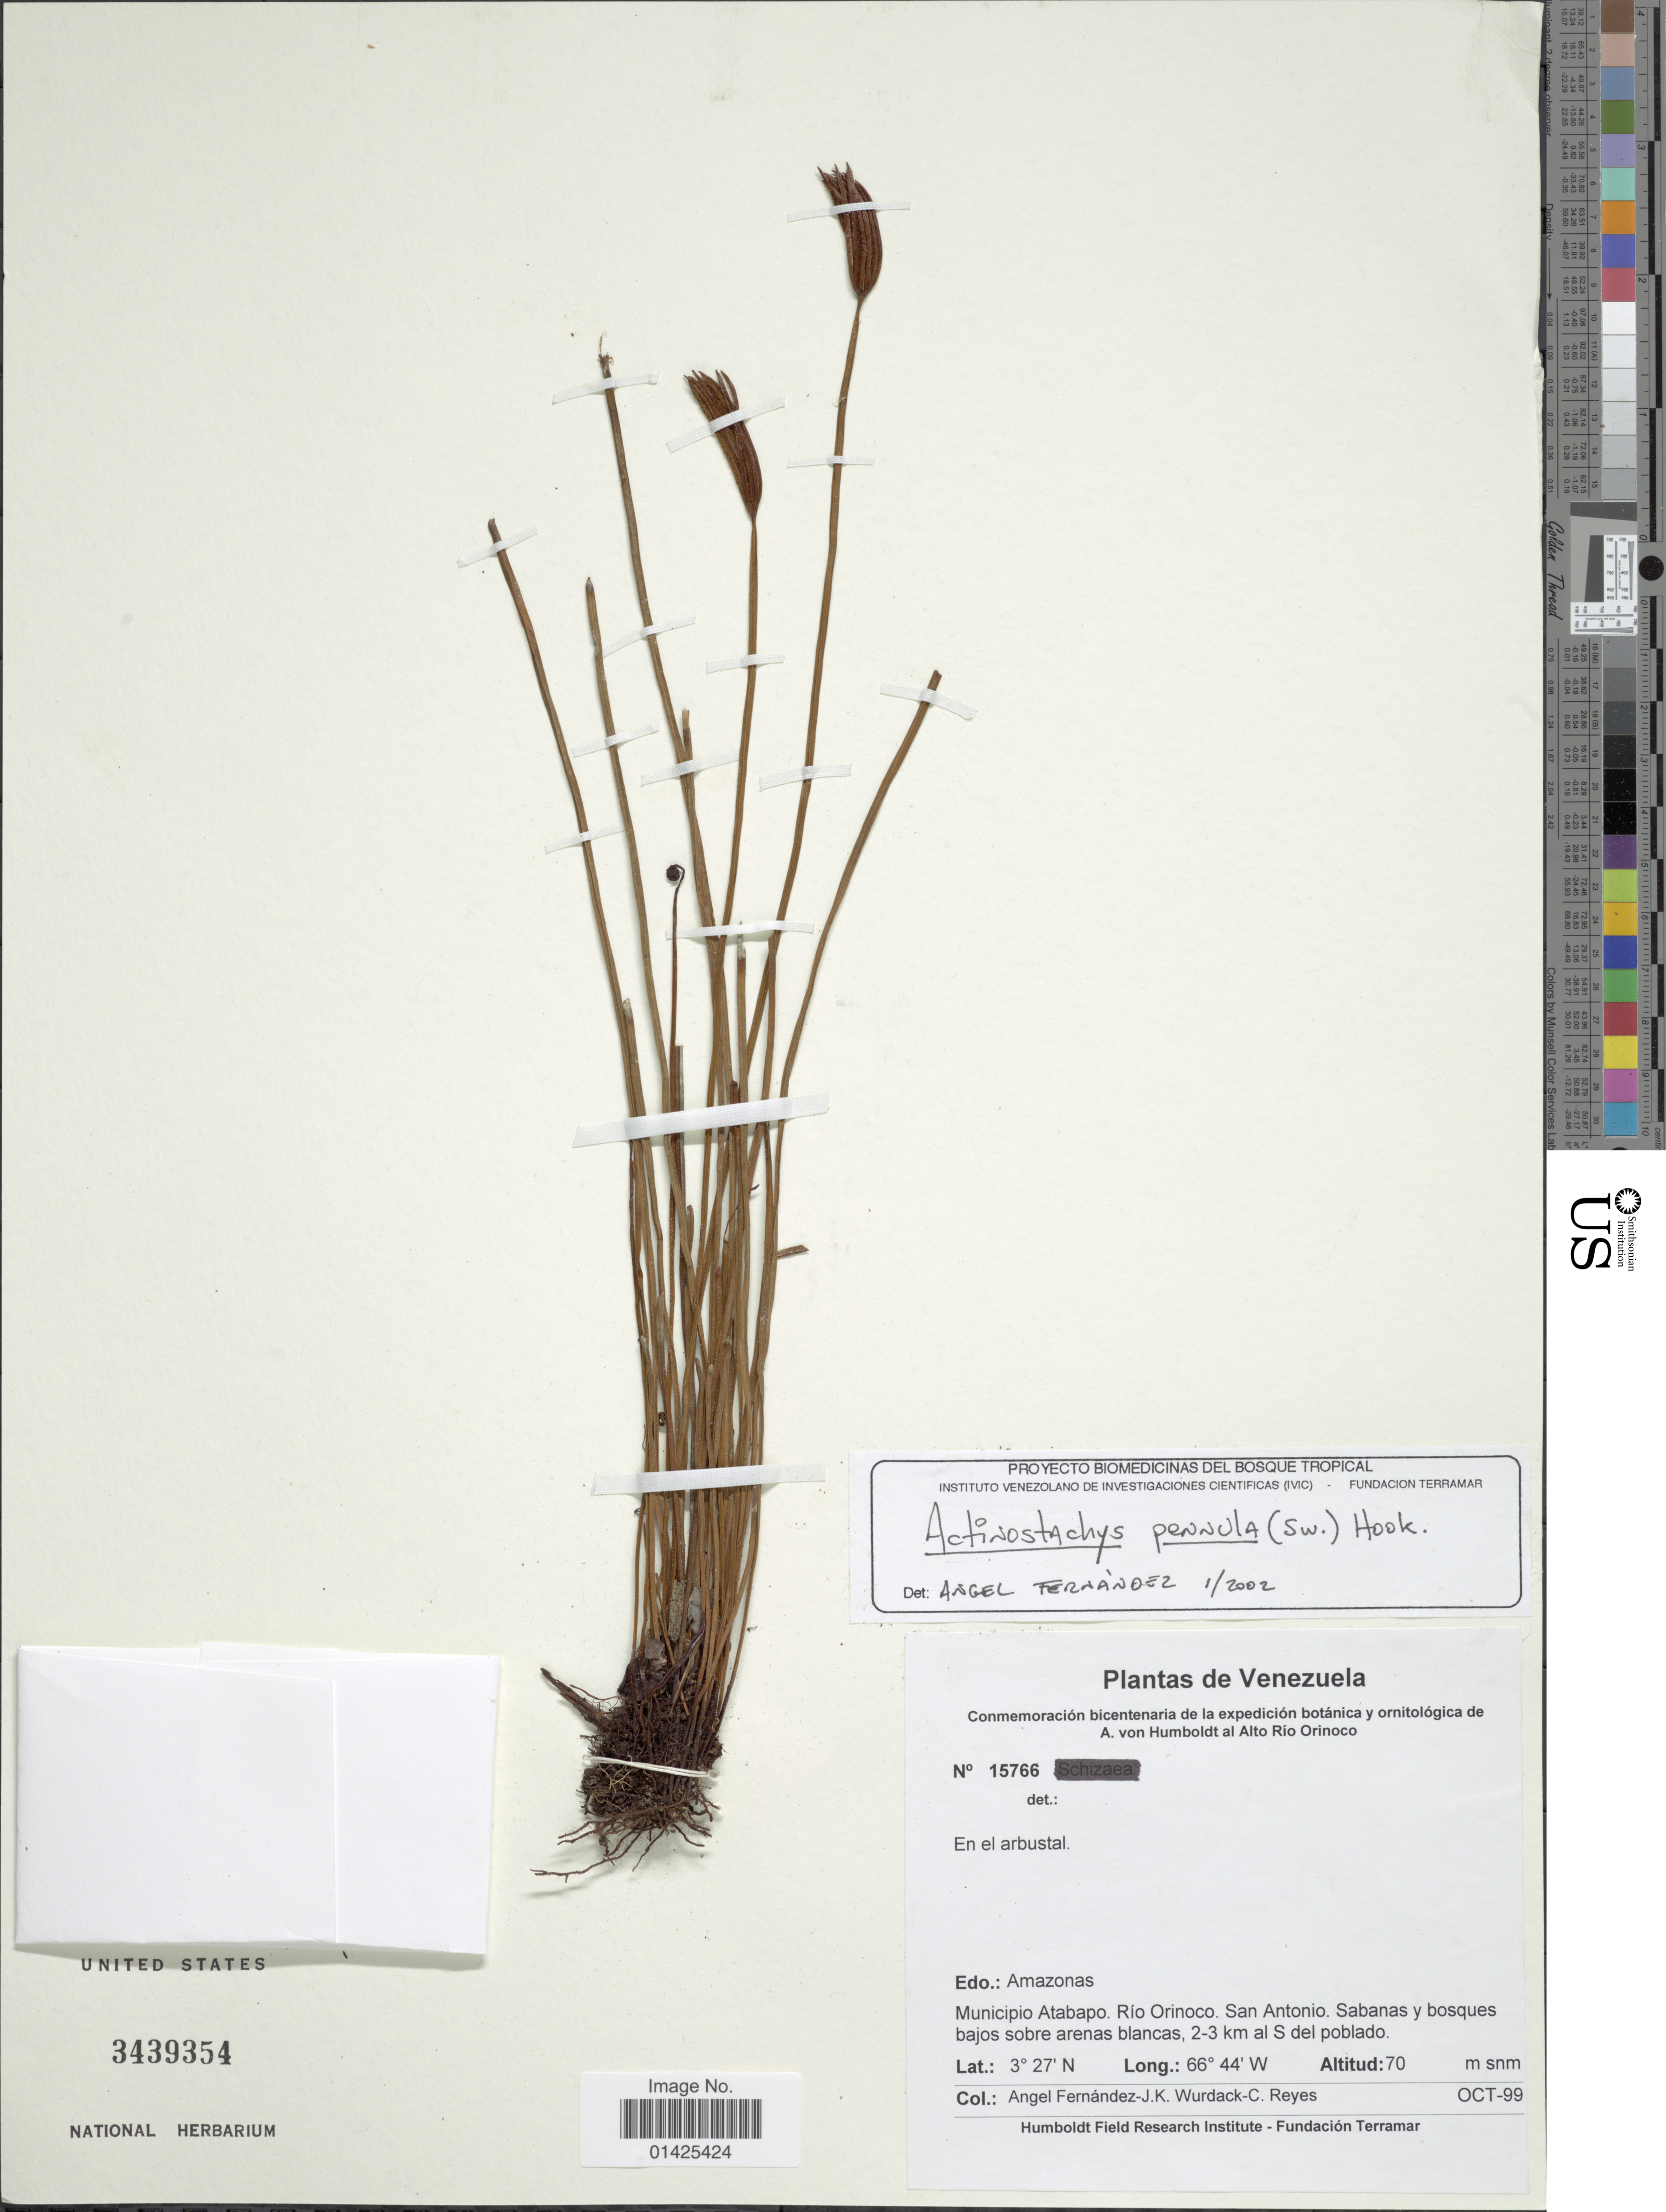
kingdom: Plantae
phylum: Tracheophyta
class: Polypodiopsida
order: Schizaeales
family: Schizaeaceae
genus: Actinostachys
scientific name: Actinostachys pennula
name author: (Sw.) Hook.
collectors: A. Fernandez, J. J. Wurdack & C. Reyes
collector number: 15766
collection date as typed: Transcribed d/m/y: /10/99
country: Venezuela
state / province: Amazonas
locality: Municipio Atabapo, Rio Orinoco, San Antonio, Sabanas y bosques bajos sobre arenas blancas.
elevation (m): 70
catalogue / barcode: US 3439354